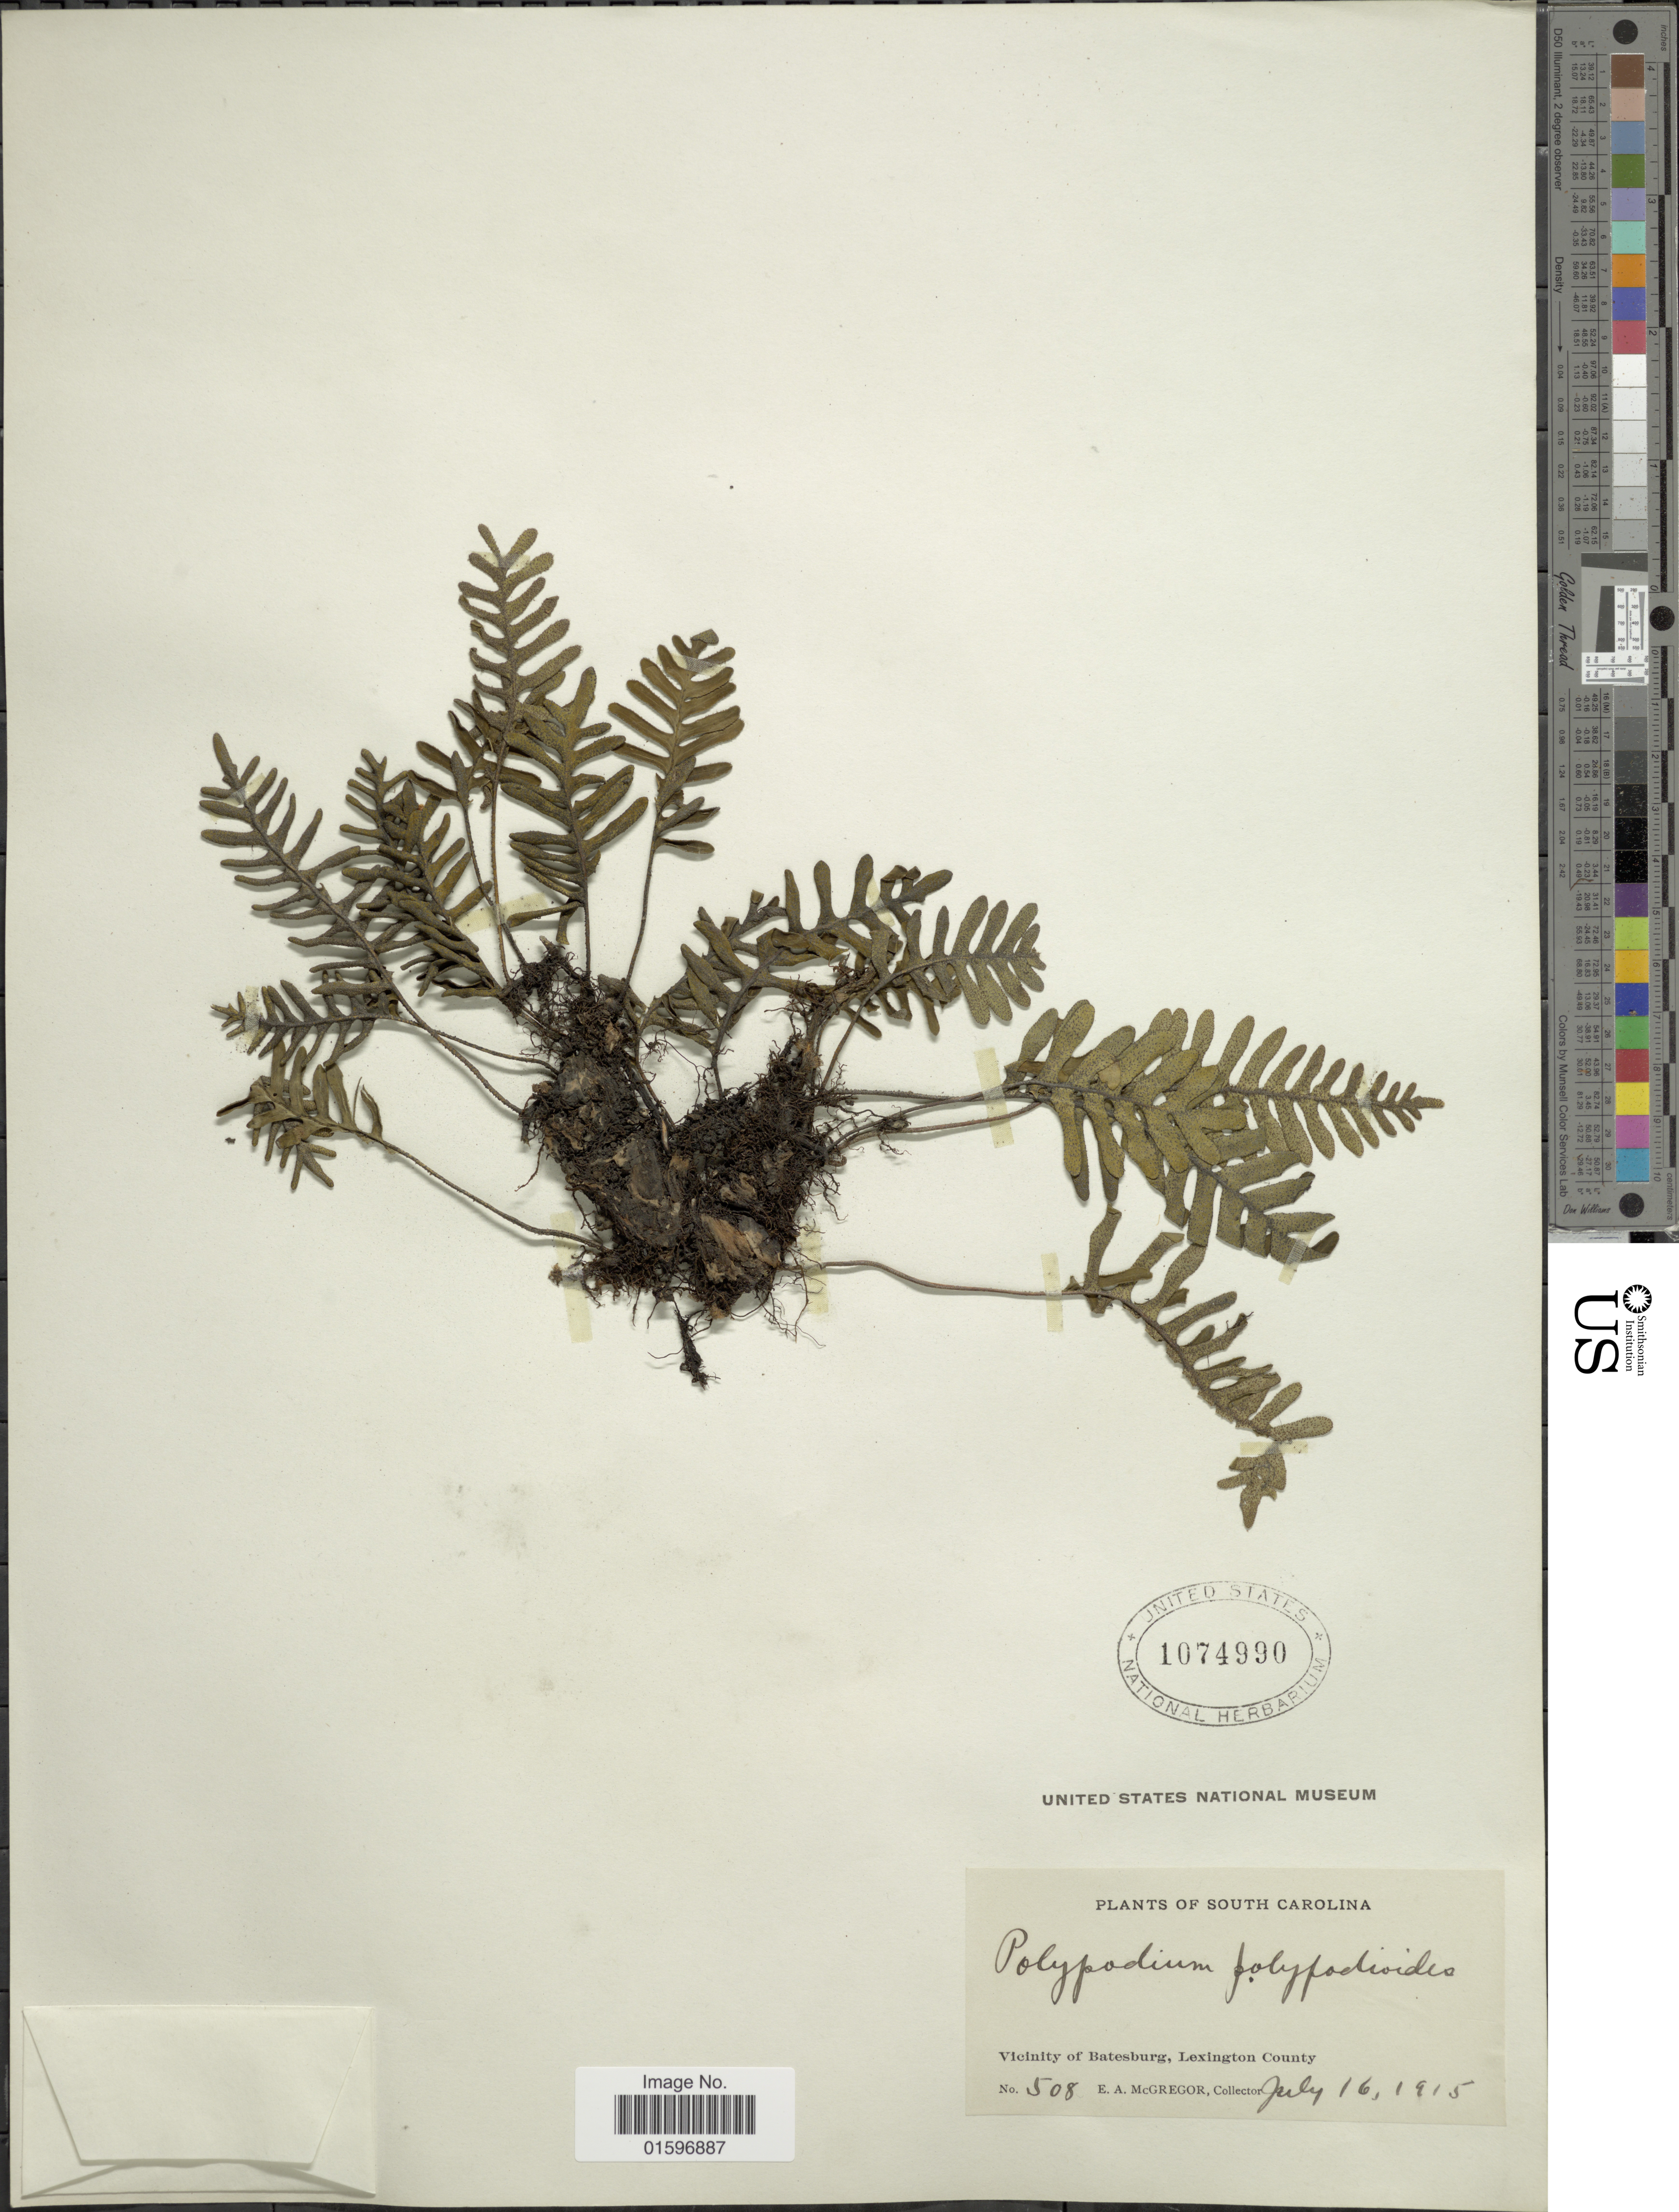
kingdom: Plantae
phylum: Tracheophyta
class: Polypodiopsida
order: Polypodiales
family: Polypodiaceae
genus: Pleopeltis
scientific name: Pleopeltis polypodioides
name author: (L.) E.G. Andrews & Windham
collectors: E. A. McGregor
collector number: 508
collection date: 1915-07-16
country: United States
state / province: South Carolina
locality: Vicinity of Batesburg, Lexington County.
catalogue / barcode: US 1074990